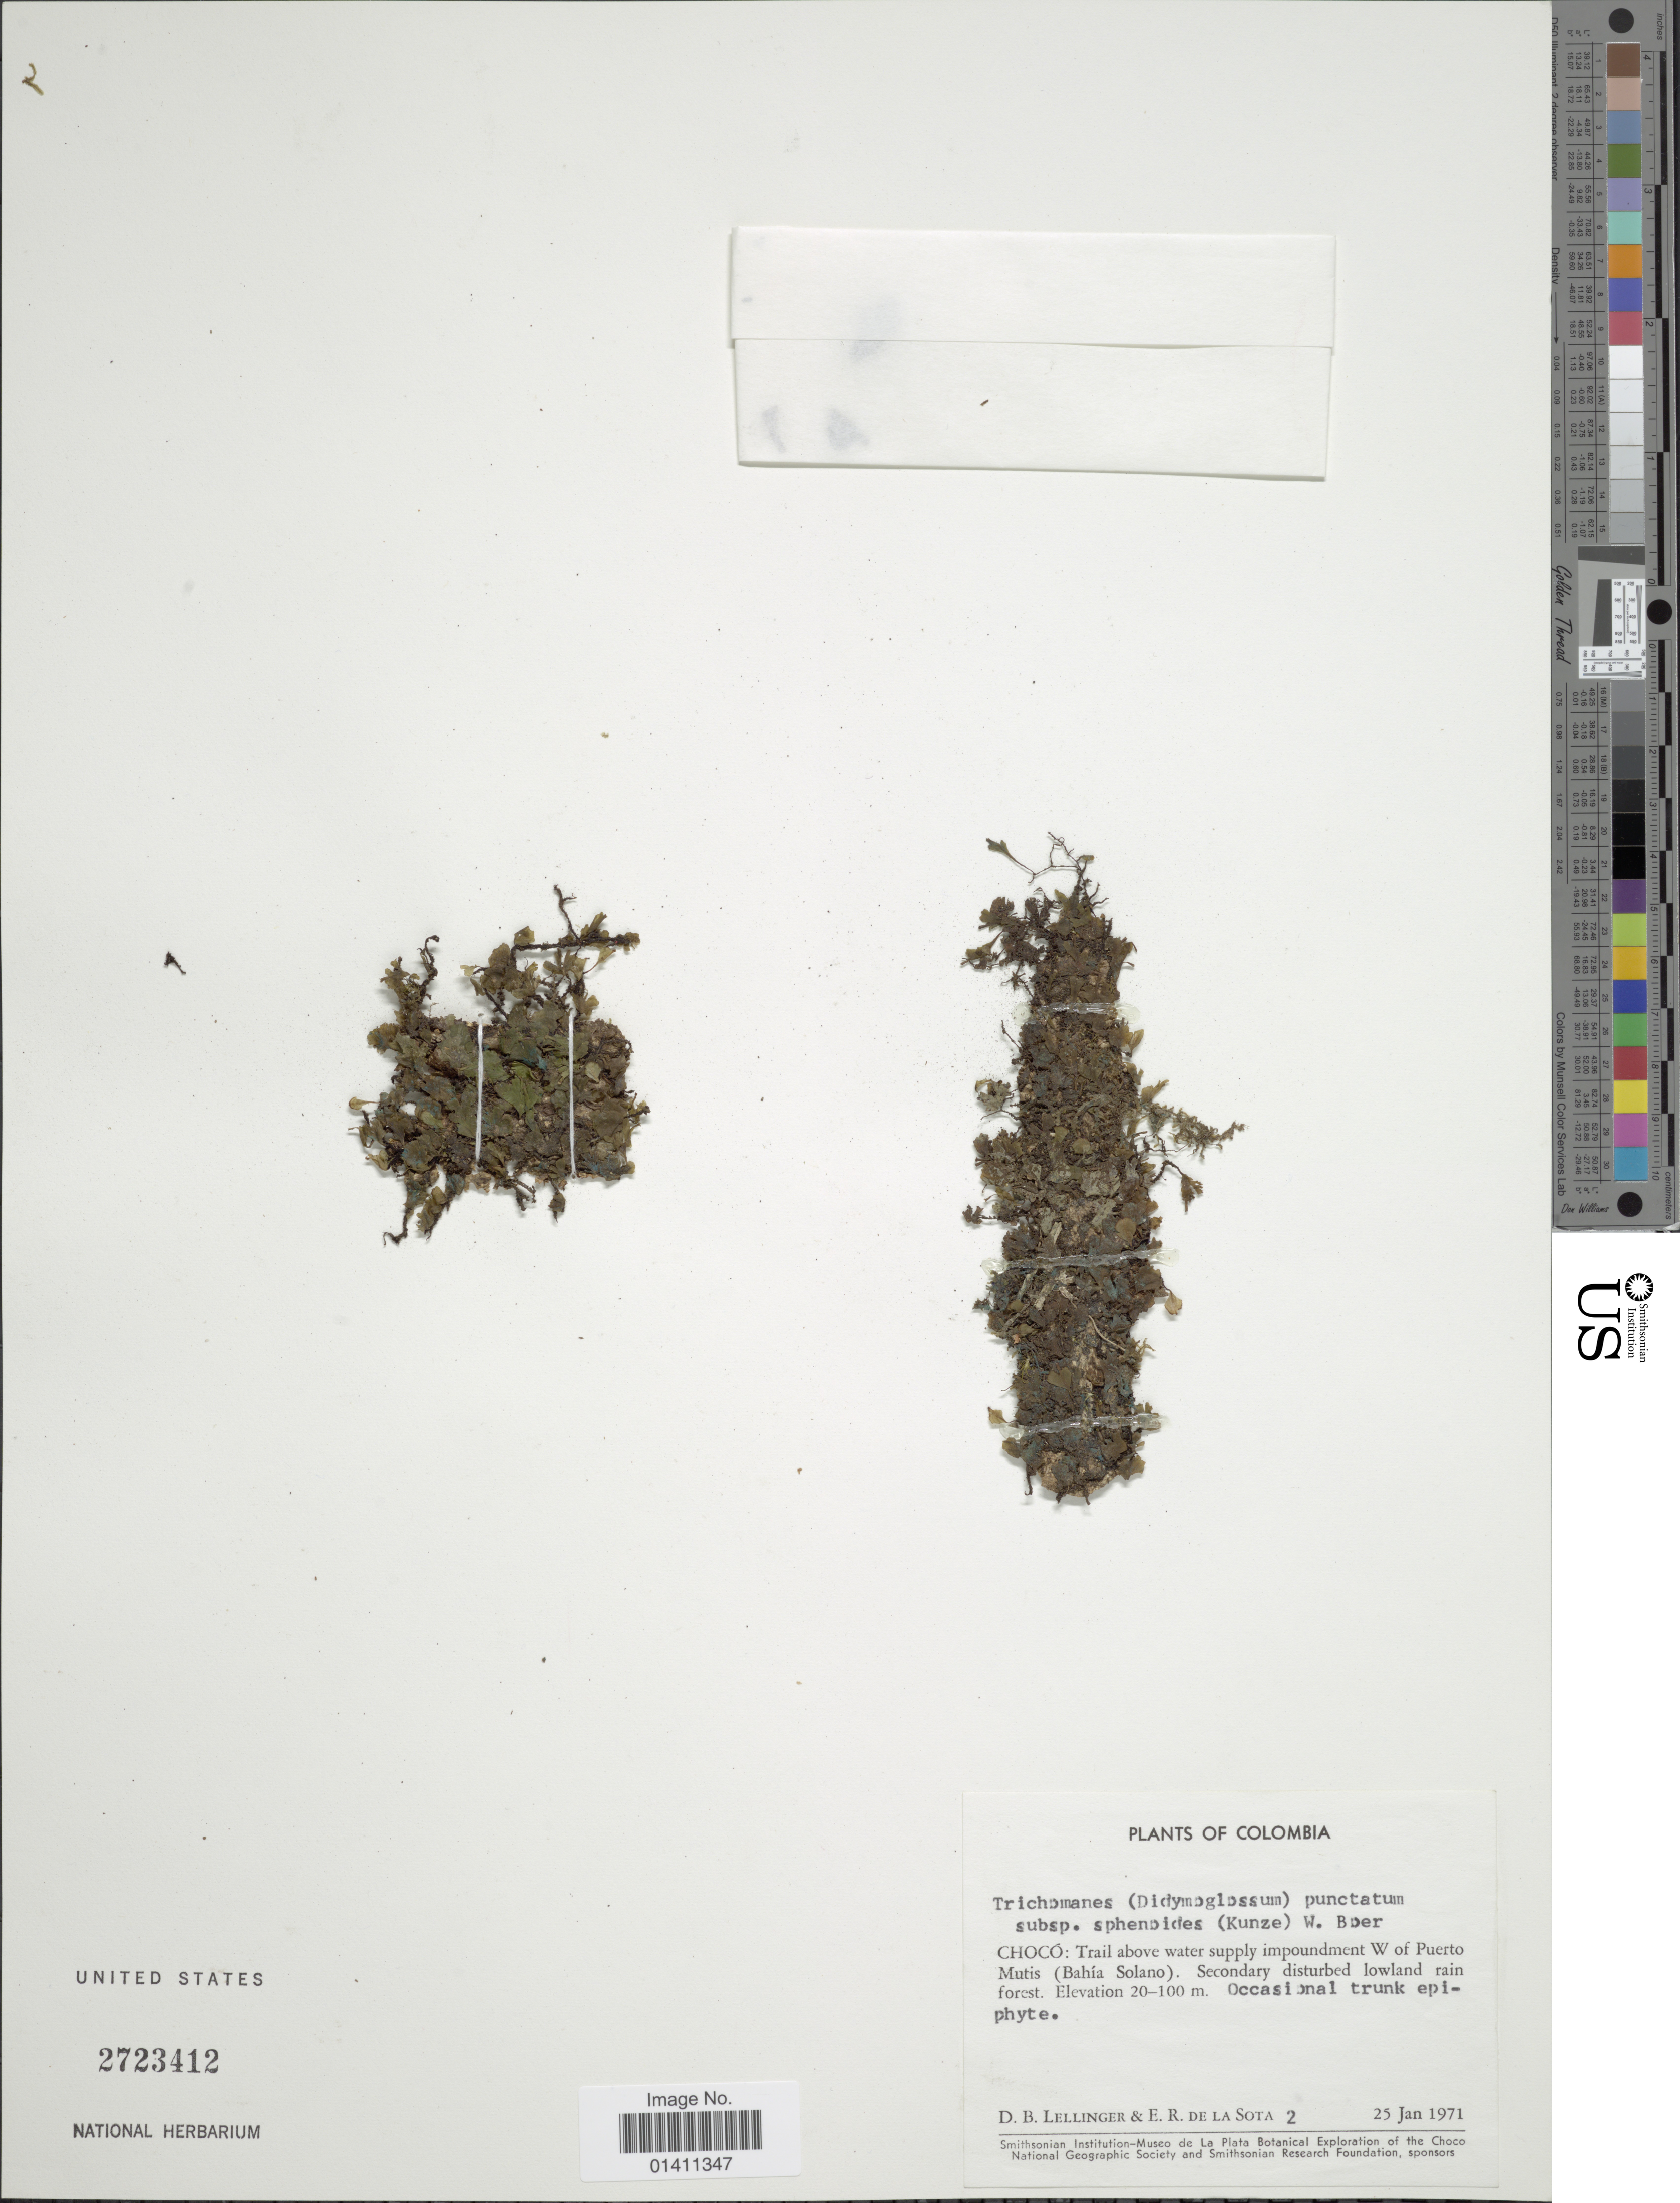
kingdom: Plantae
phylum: Tracheophyta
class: Polypodiopsida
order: Hymenophyllales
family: Hymenophyllaceae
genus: Didymoglossum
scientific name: Didymoglossum punctatum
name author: (Poir.) Desv.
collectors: D. B. Lellinger & E. R. de la Sota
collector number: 2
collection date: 1971-01-25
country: Colombia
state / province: Chocó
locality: Trail above water supply impoundment W of Puerto Mutis (Bahia Solano).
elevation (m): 20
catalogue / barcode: US 2723412